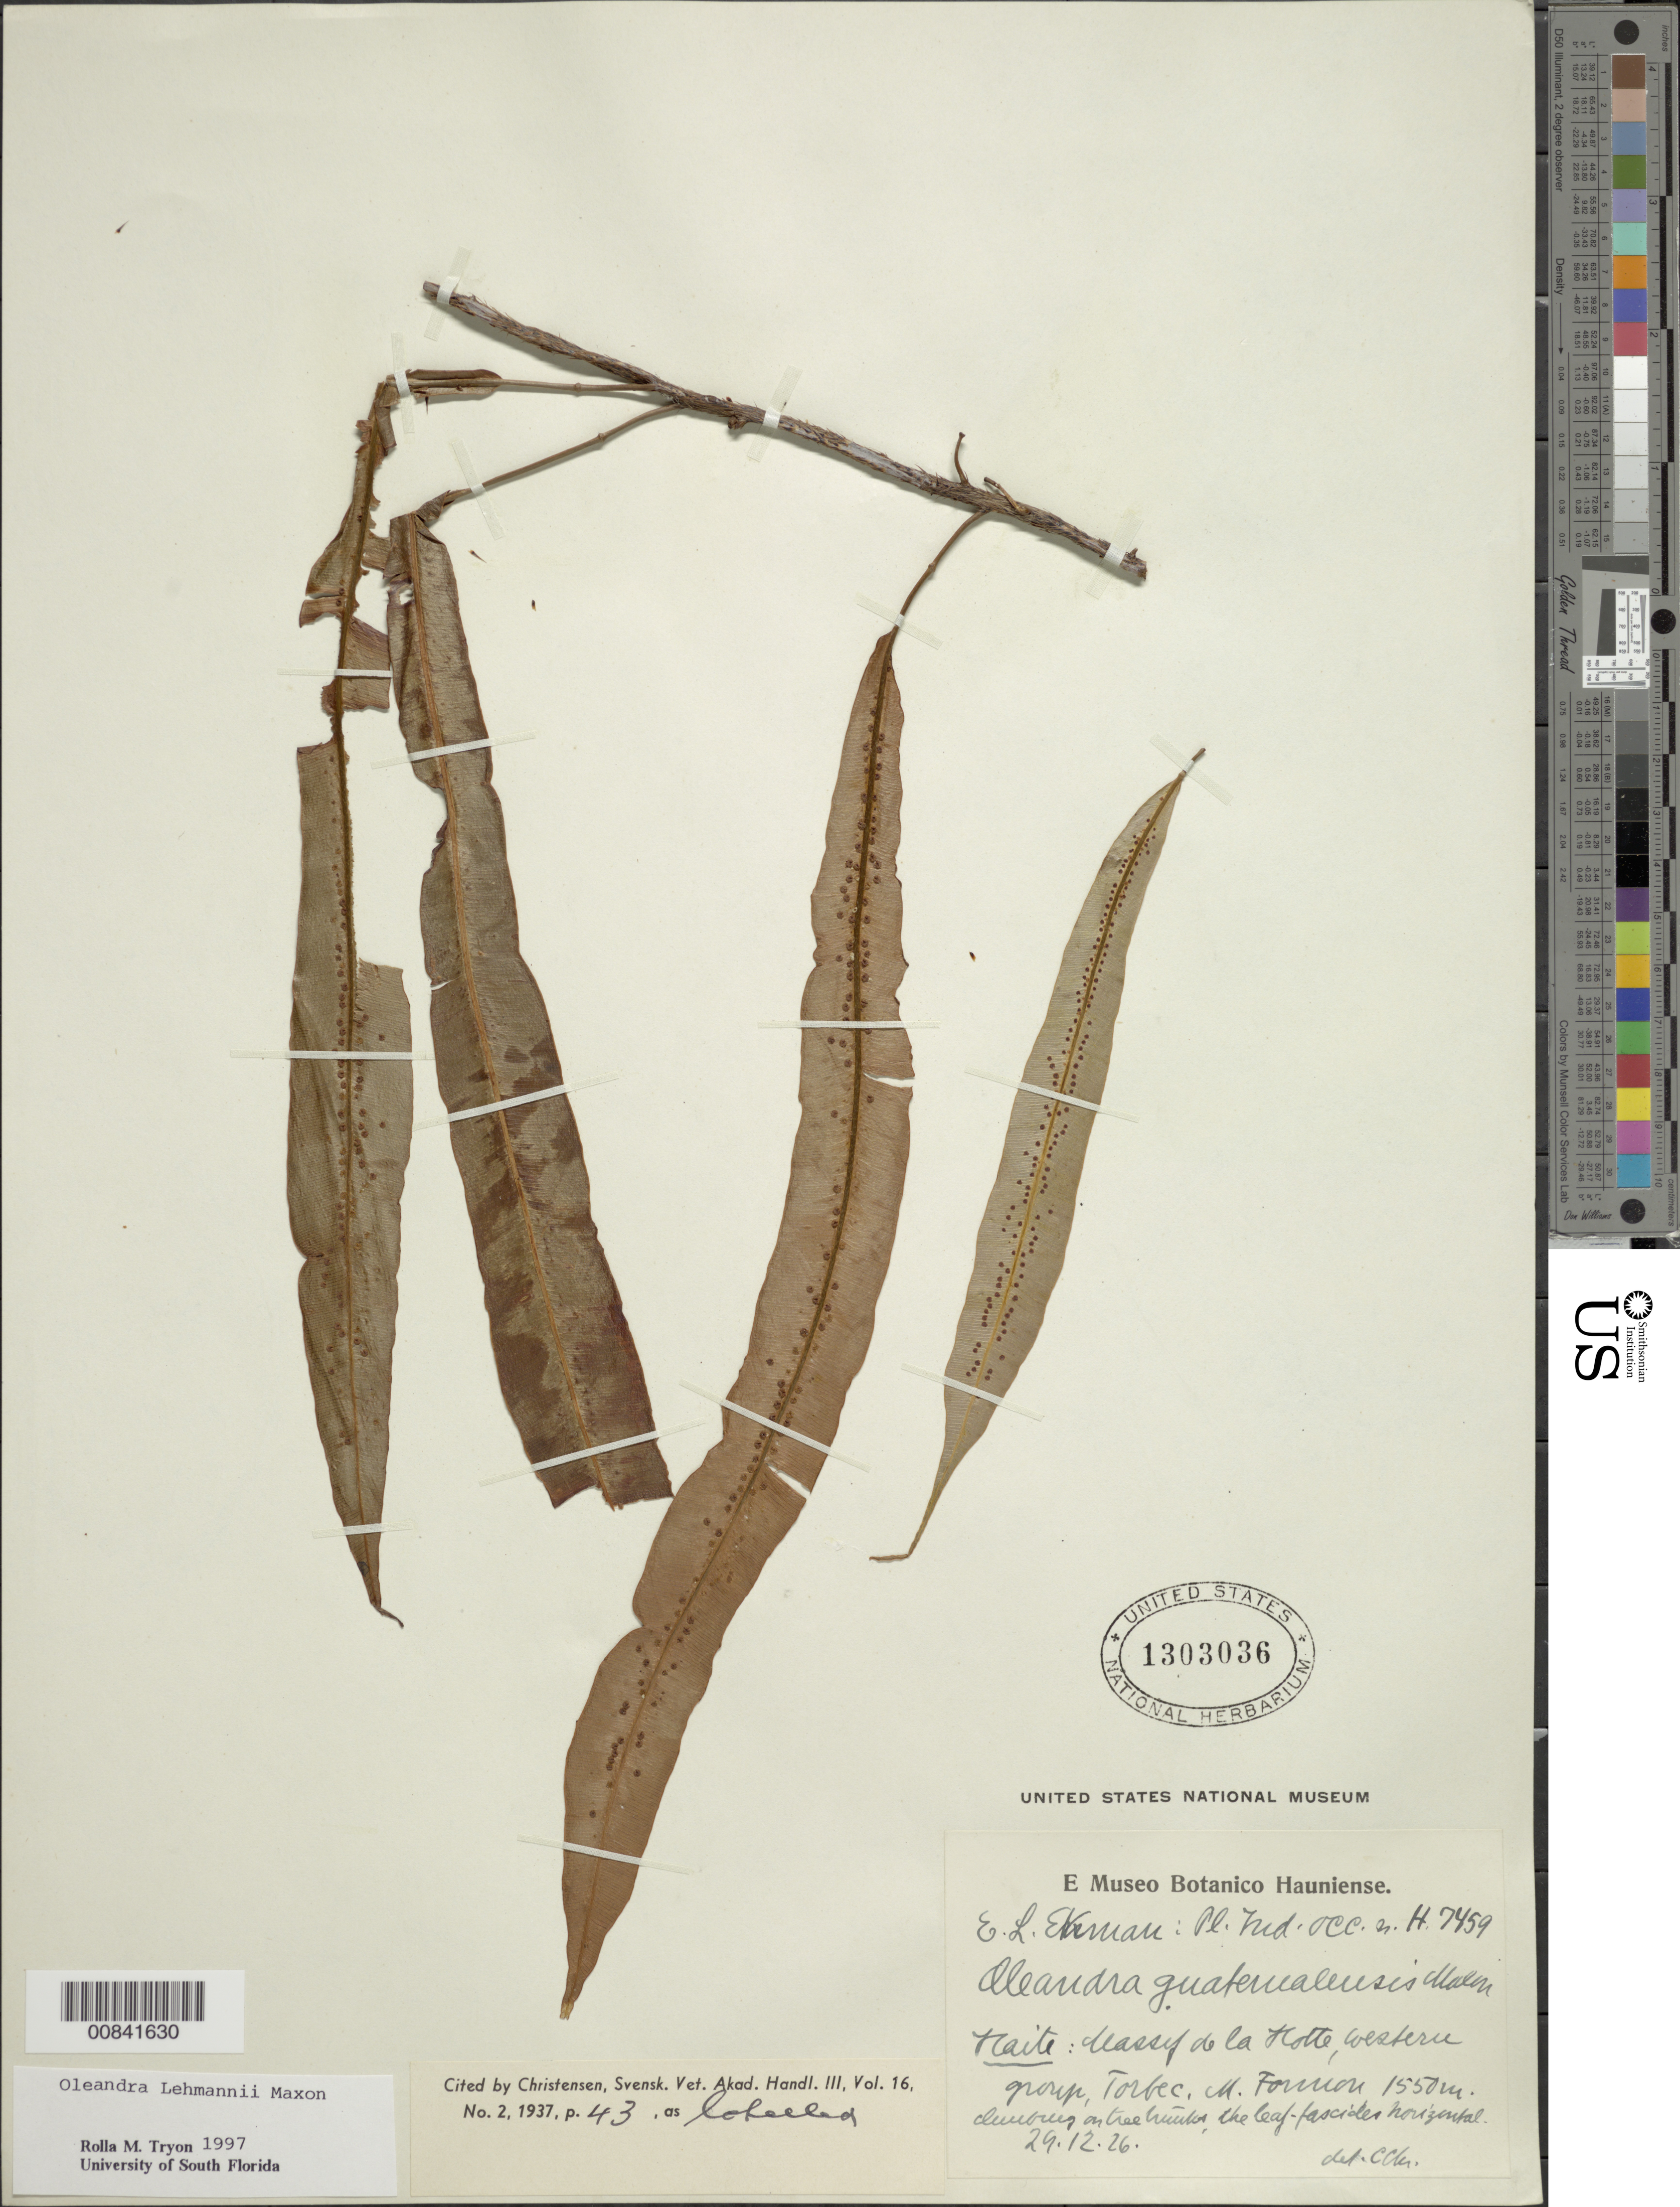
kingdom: Plantae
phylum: Tracheophyta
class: Polypodiopsida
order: Polypodiales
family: Oleandraceae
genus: Oleandra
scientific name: Oleandra lehmannii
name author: Maxon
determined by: Tryon, Rolla M., Jr.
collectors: E. L. Ekman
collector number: H 7459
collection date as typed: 29 Dec 1926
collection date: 1926-12-29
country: Haiti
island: Hispaniola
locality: Massif de la Hotte, western group, Torbec, slope of Morne Formand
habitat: On tree trunks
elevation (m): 1550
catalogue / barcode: US 1303036